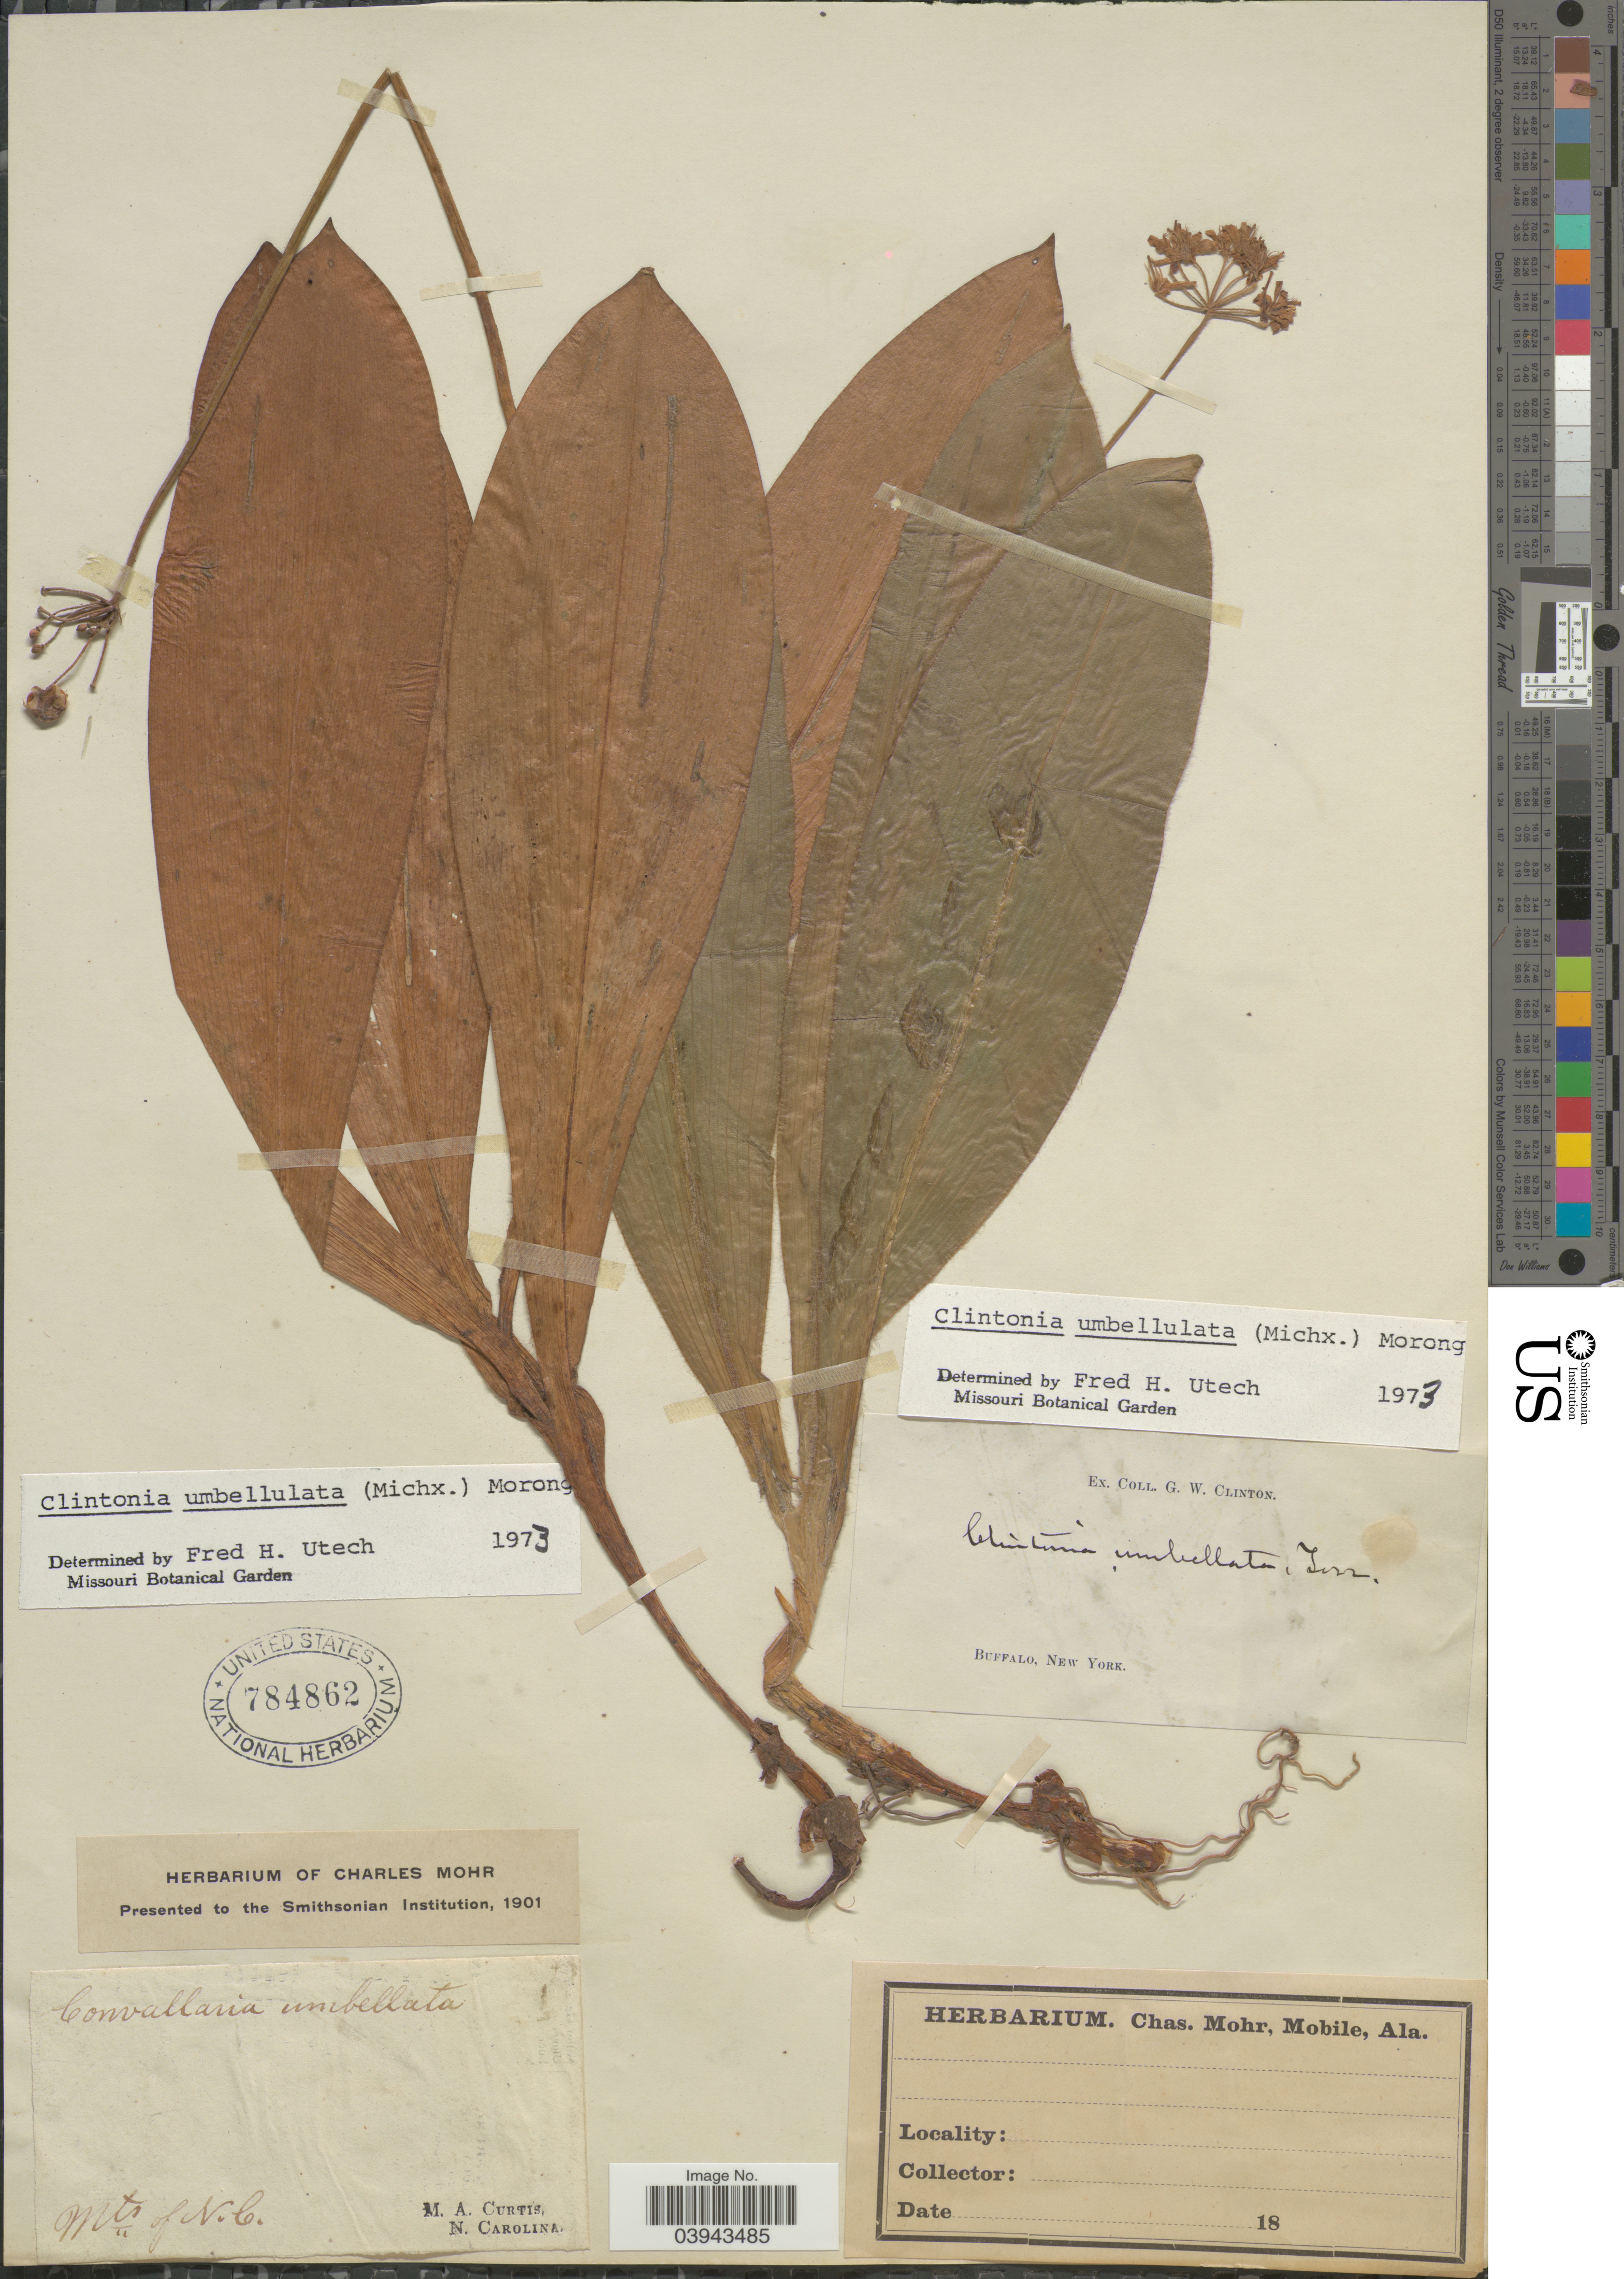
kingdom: Plantae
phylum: Tracheophyta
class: Liliopsida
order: Liliales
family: Liliaceae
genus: Clintonia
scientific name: Clintonia umbellulata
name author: (Michx.) Morong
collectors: M. A. Curtis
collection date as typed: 18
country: United States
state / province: North Carolina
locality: Mts. of N.C.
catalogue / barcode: US 784862